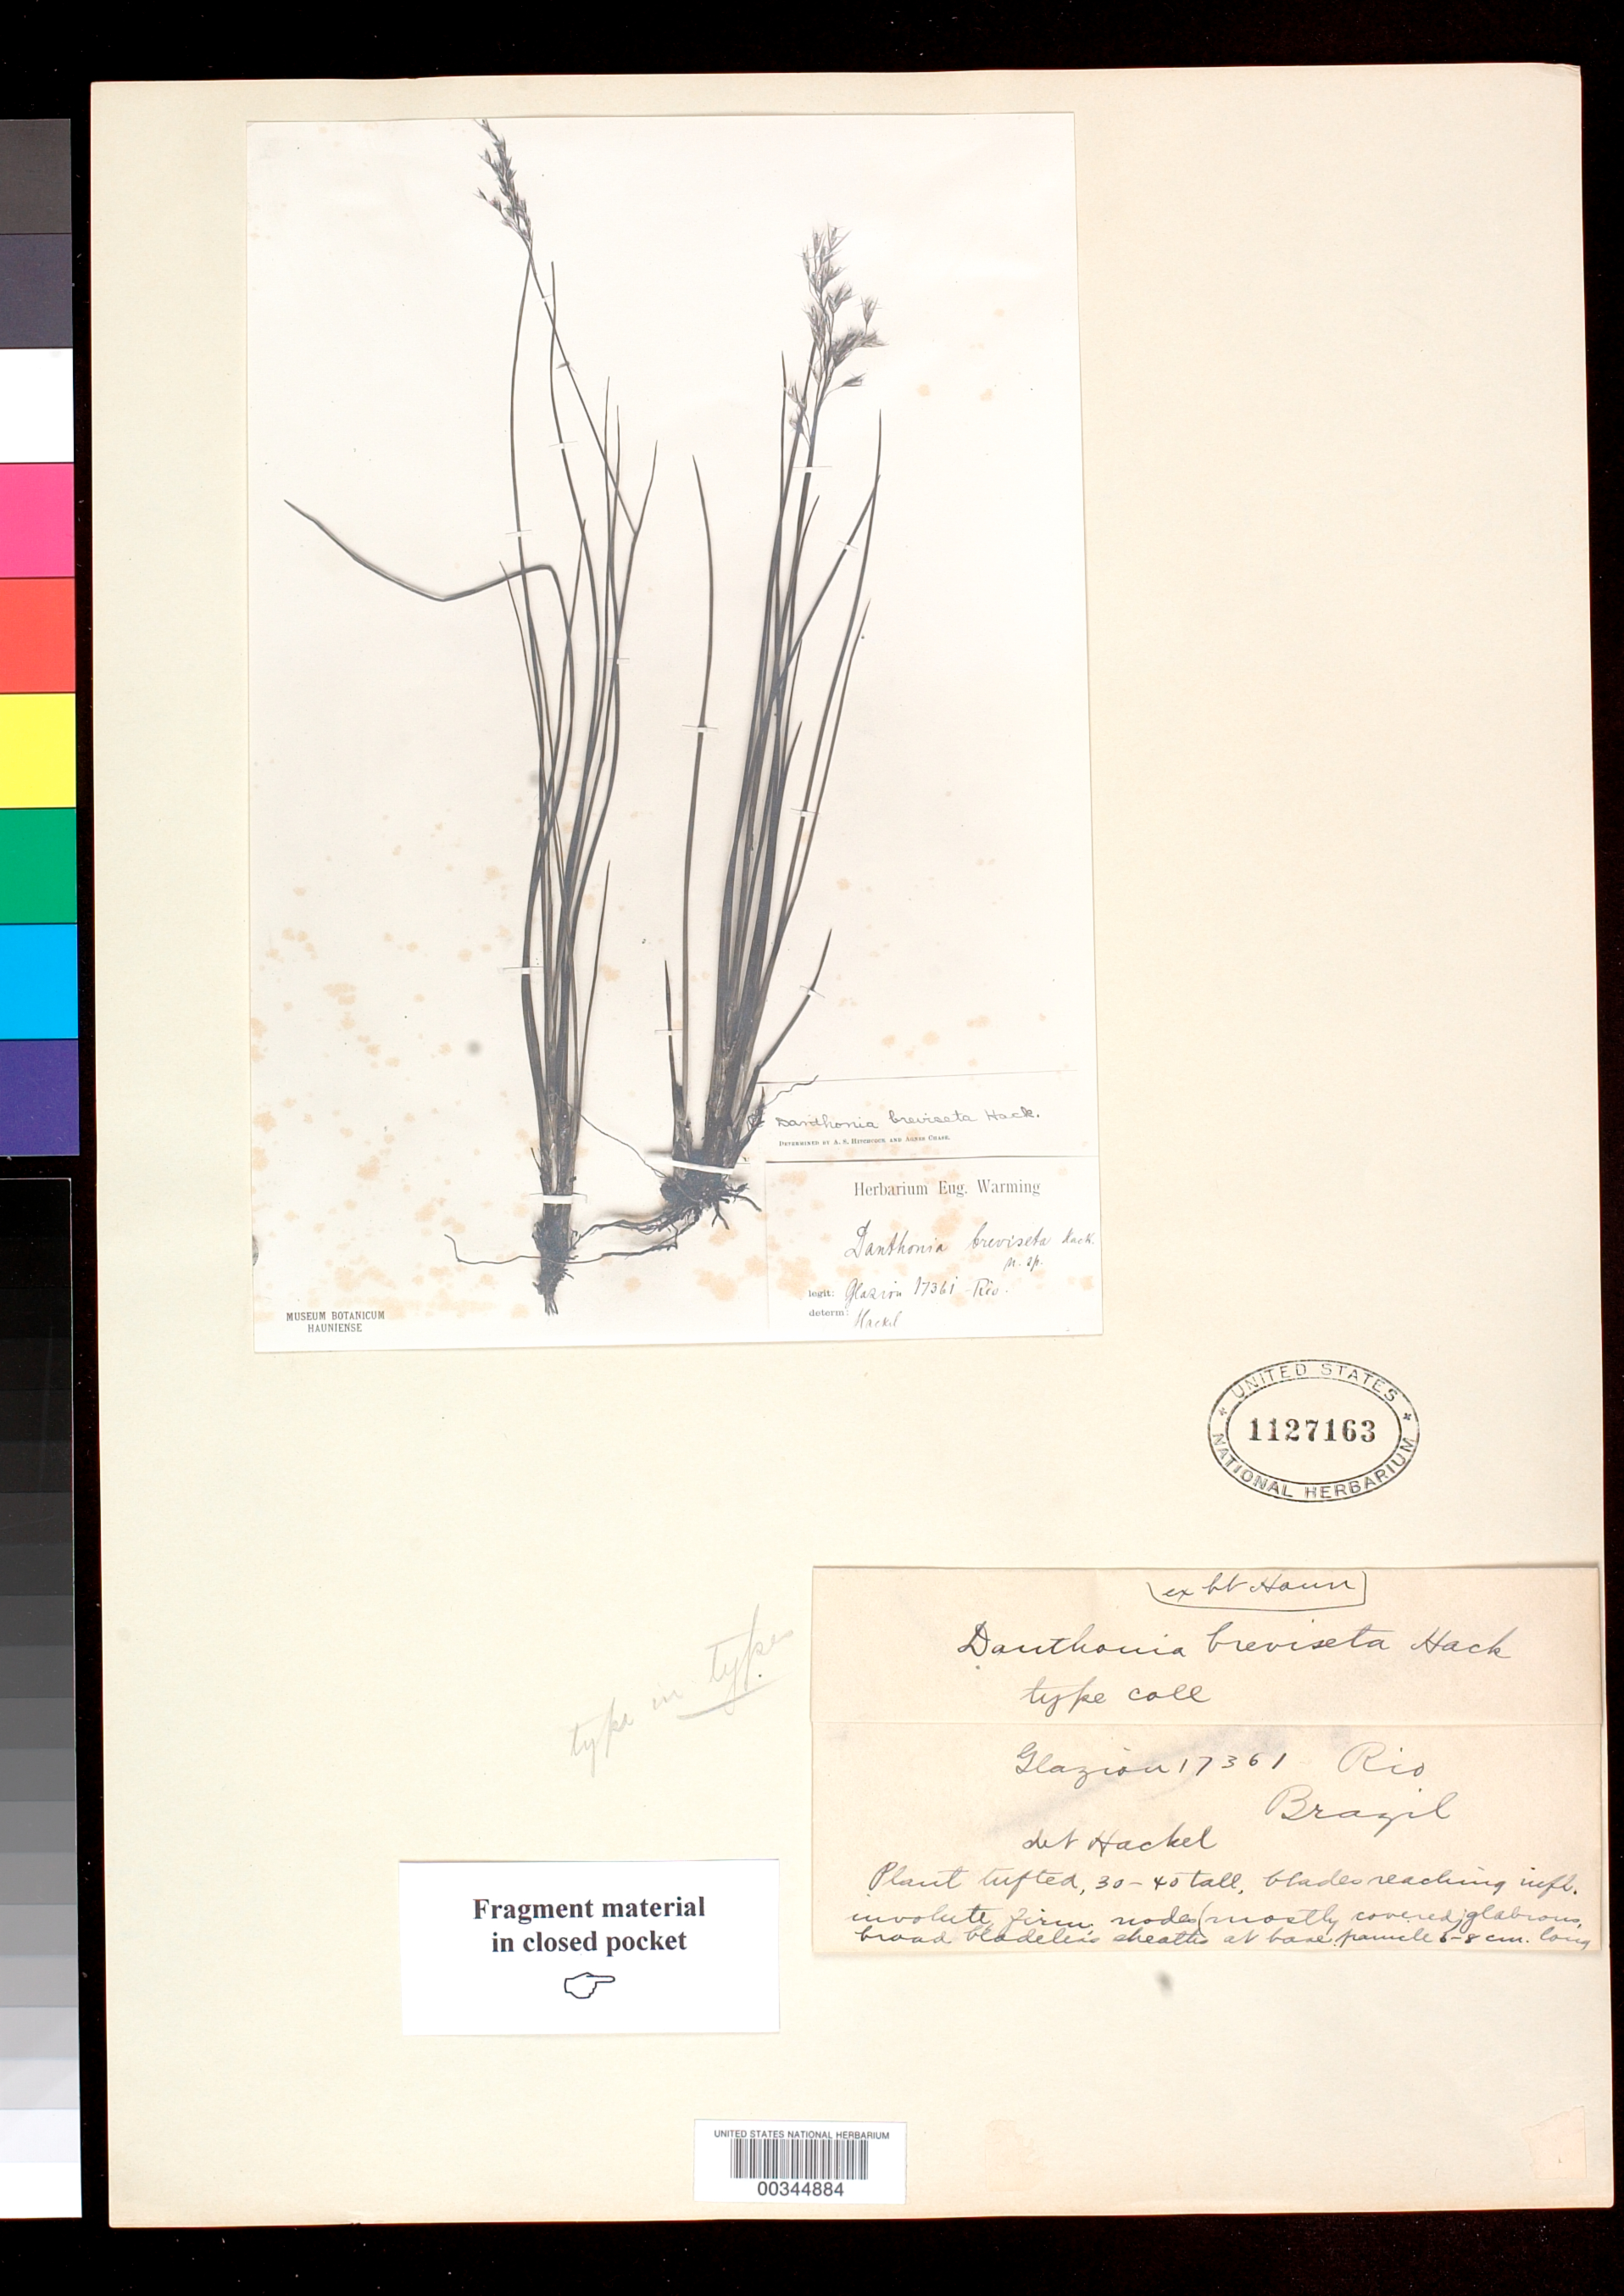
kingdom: Plantae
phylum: Tracheophyta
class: Liliopsida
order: Poales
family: Poaceae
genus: Danthonia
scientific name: Danthonia breviseta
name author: Hack.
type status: Type Fragment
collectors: A. F. M. Glaziou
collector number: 17361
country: Brazil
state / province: Rio de Janeiro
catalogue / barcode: US 1127163